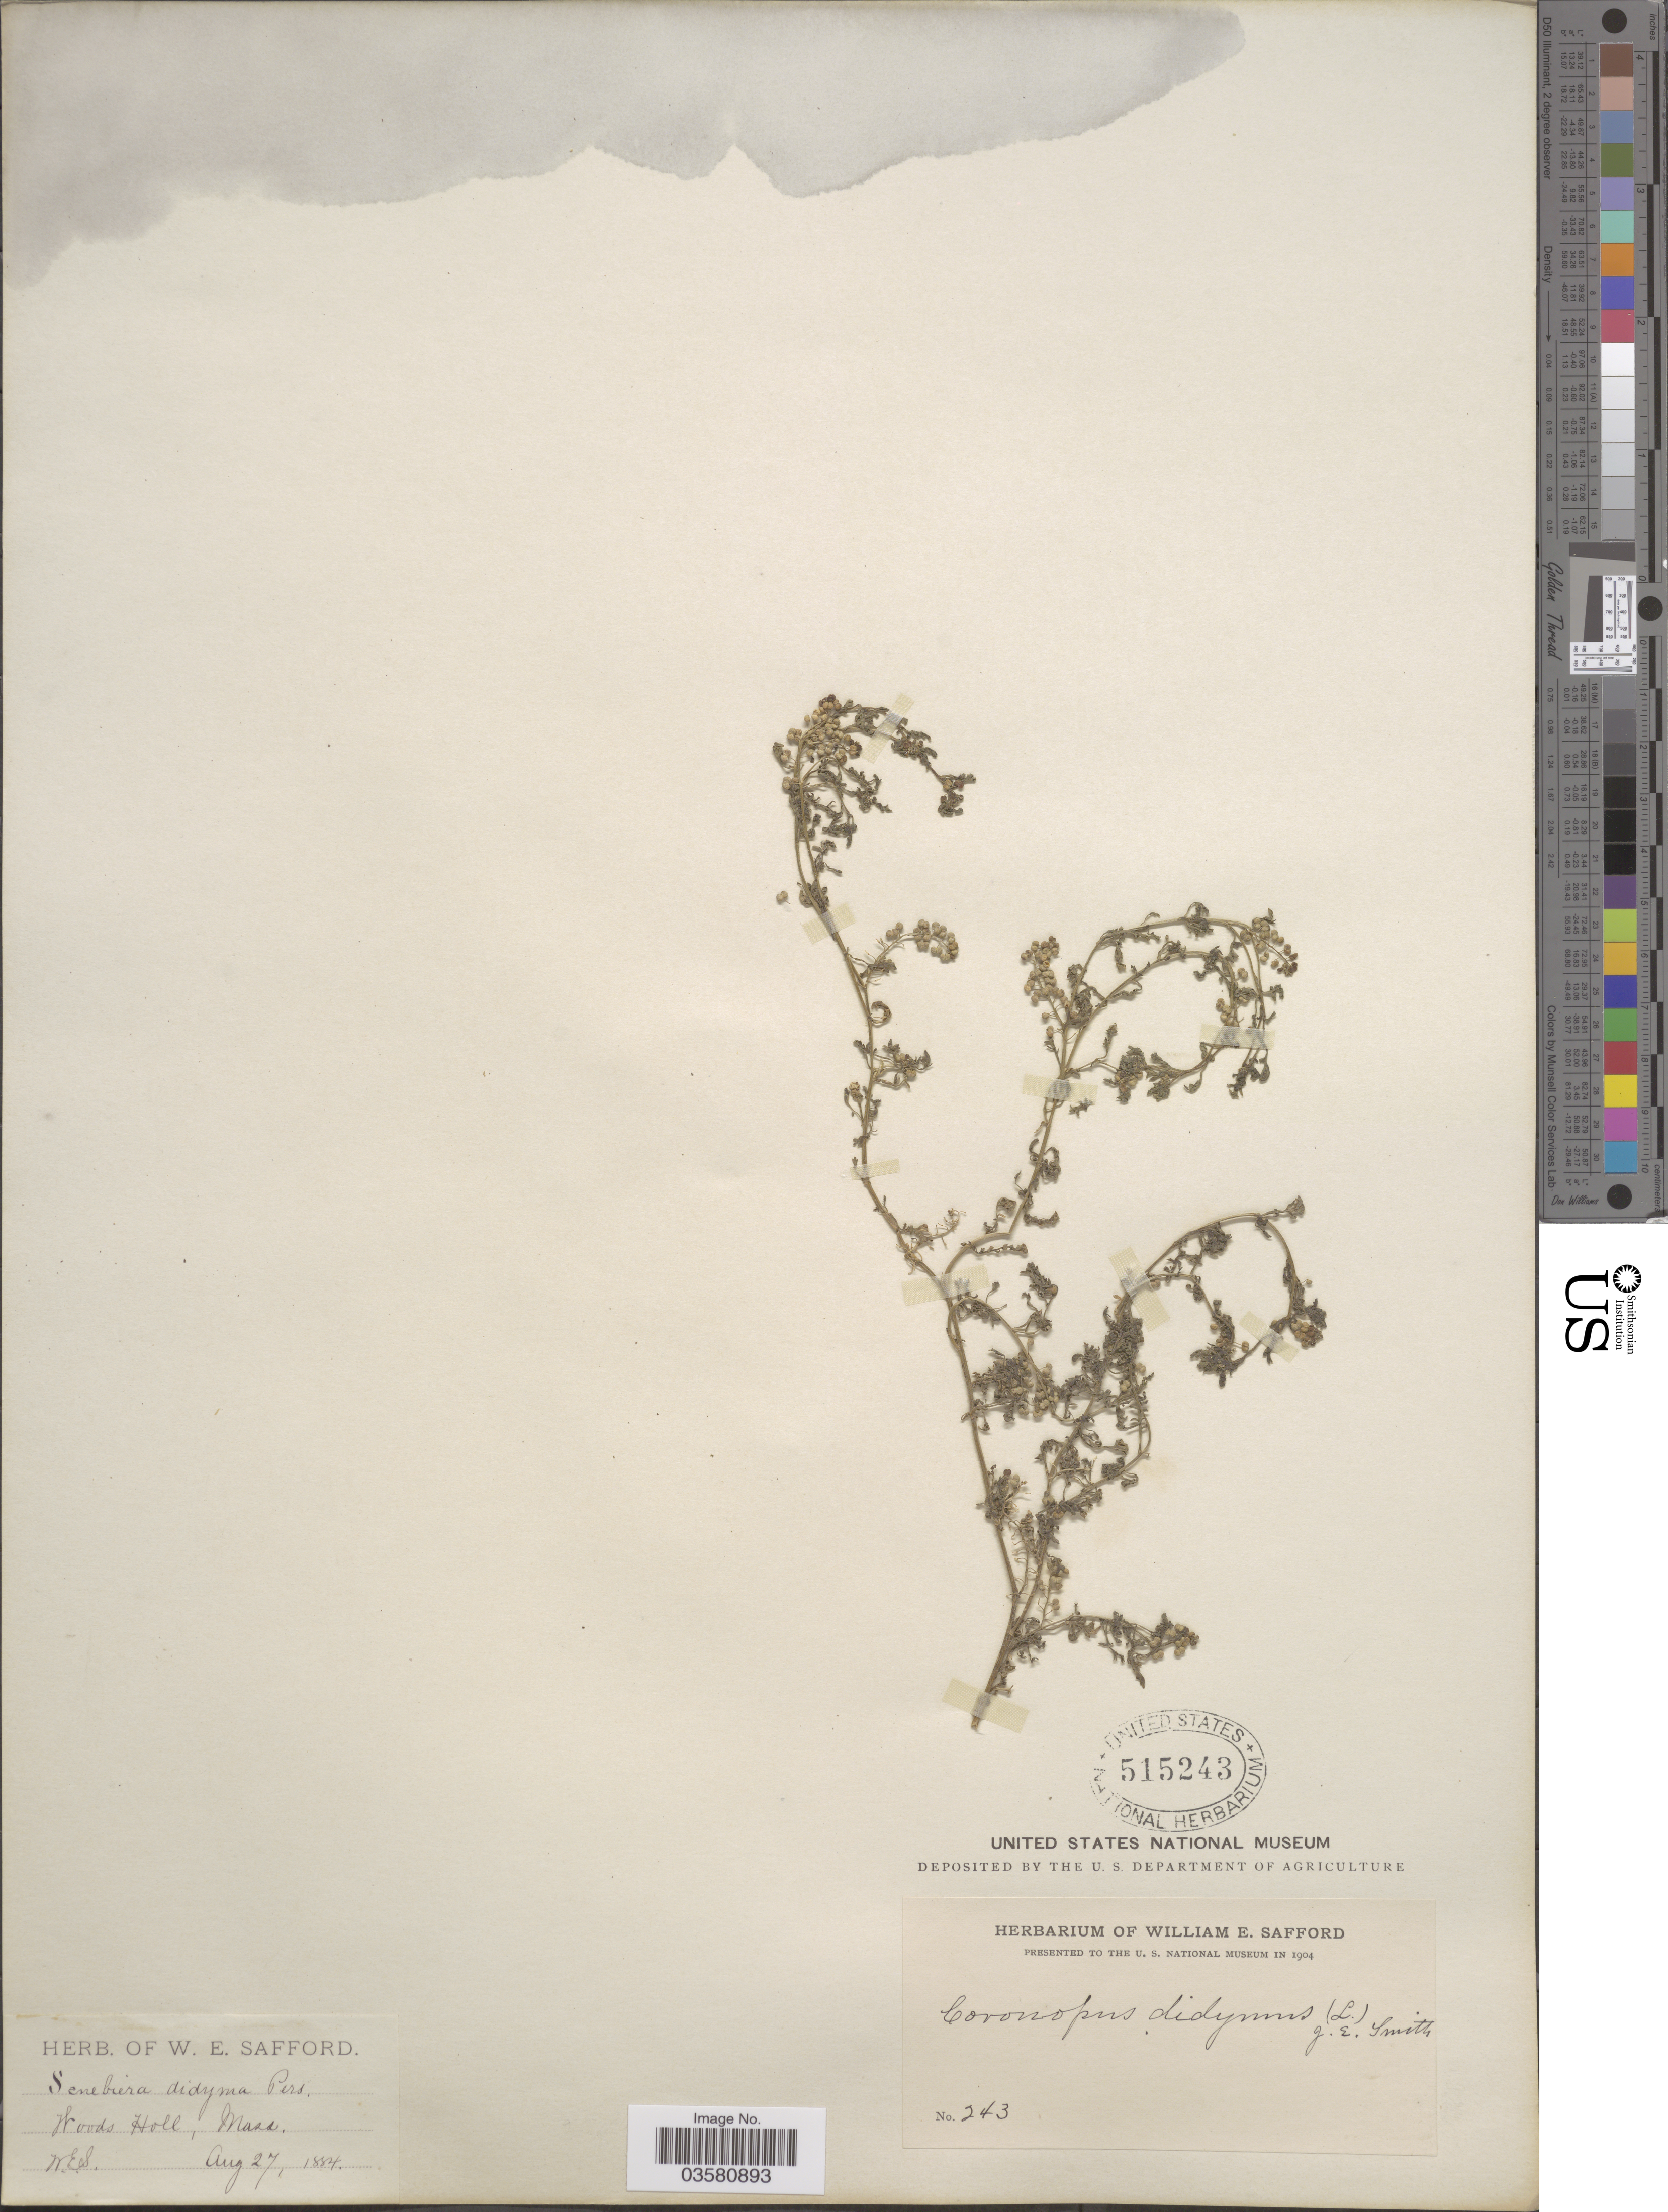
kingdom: Plantae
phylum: Tracheophyta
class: Magnoliopsida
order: Brassicales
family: Brassicaceae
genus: Lepidium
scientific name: Lepidium didymum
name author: L.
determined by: Strong, M. T., (US), Smithsonian Institution - National Museum of Natural History (UNITED STATES)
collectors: W. E. Safford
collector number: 243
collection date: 1884-08-27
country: United States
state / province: Massachusetts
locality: Woods Holl.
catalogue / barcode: US 515243